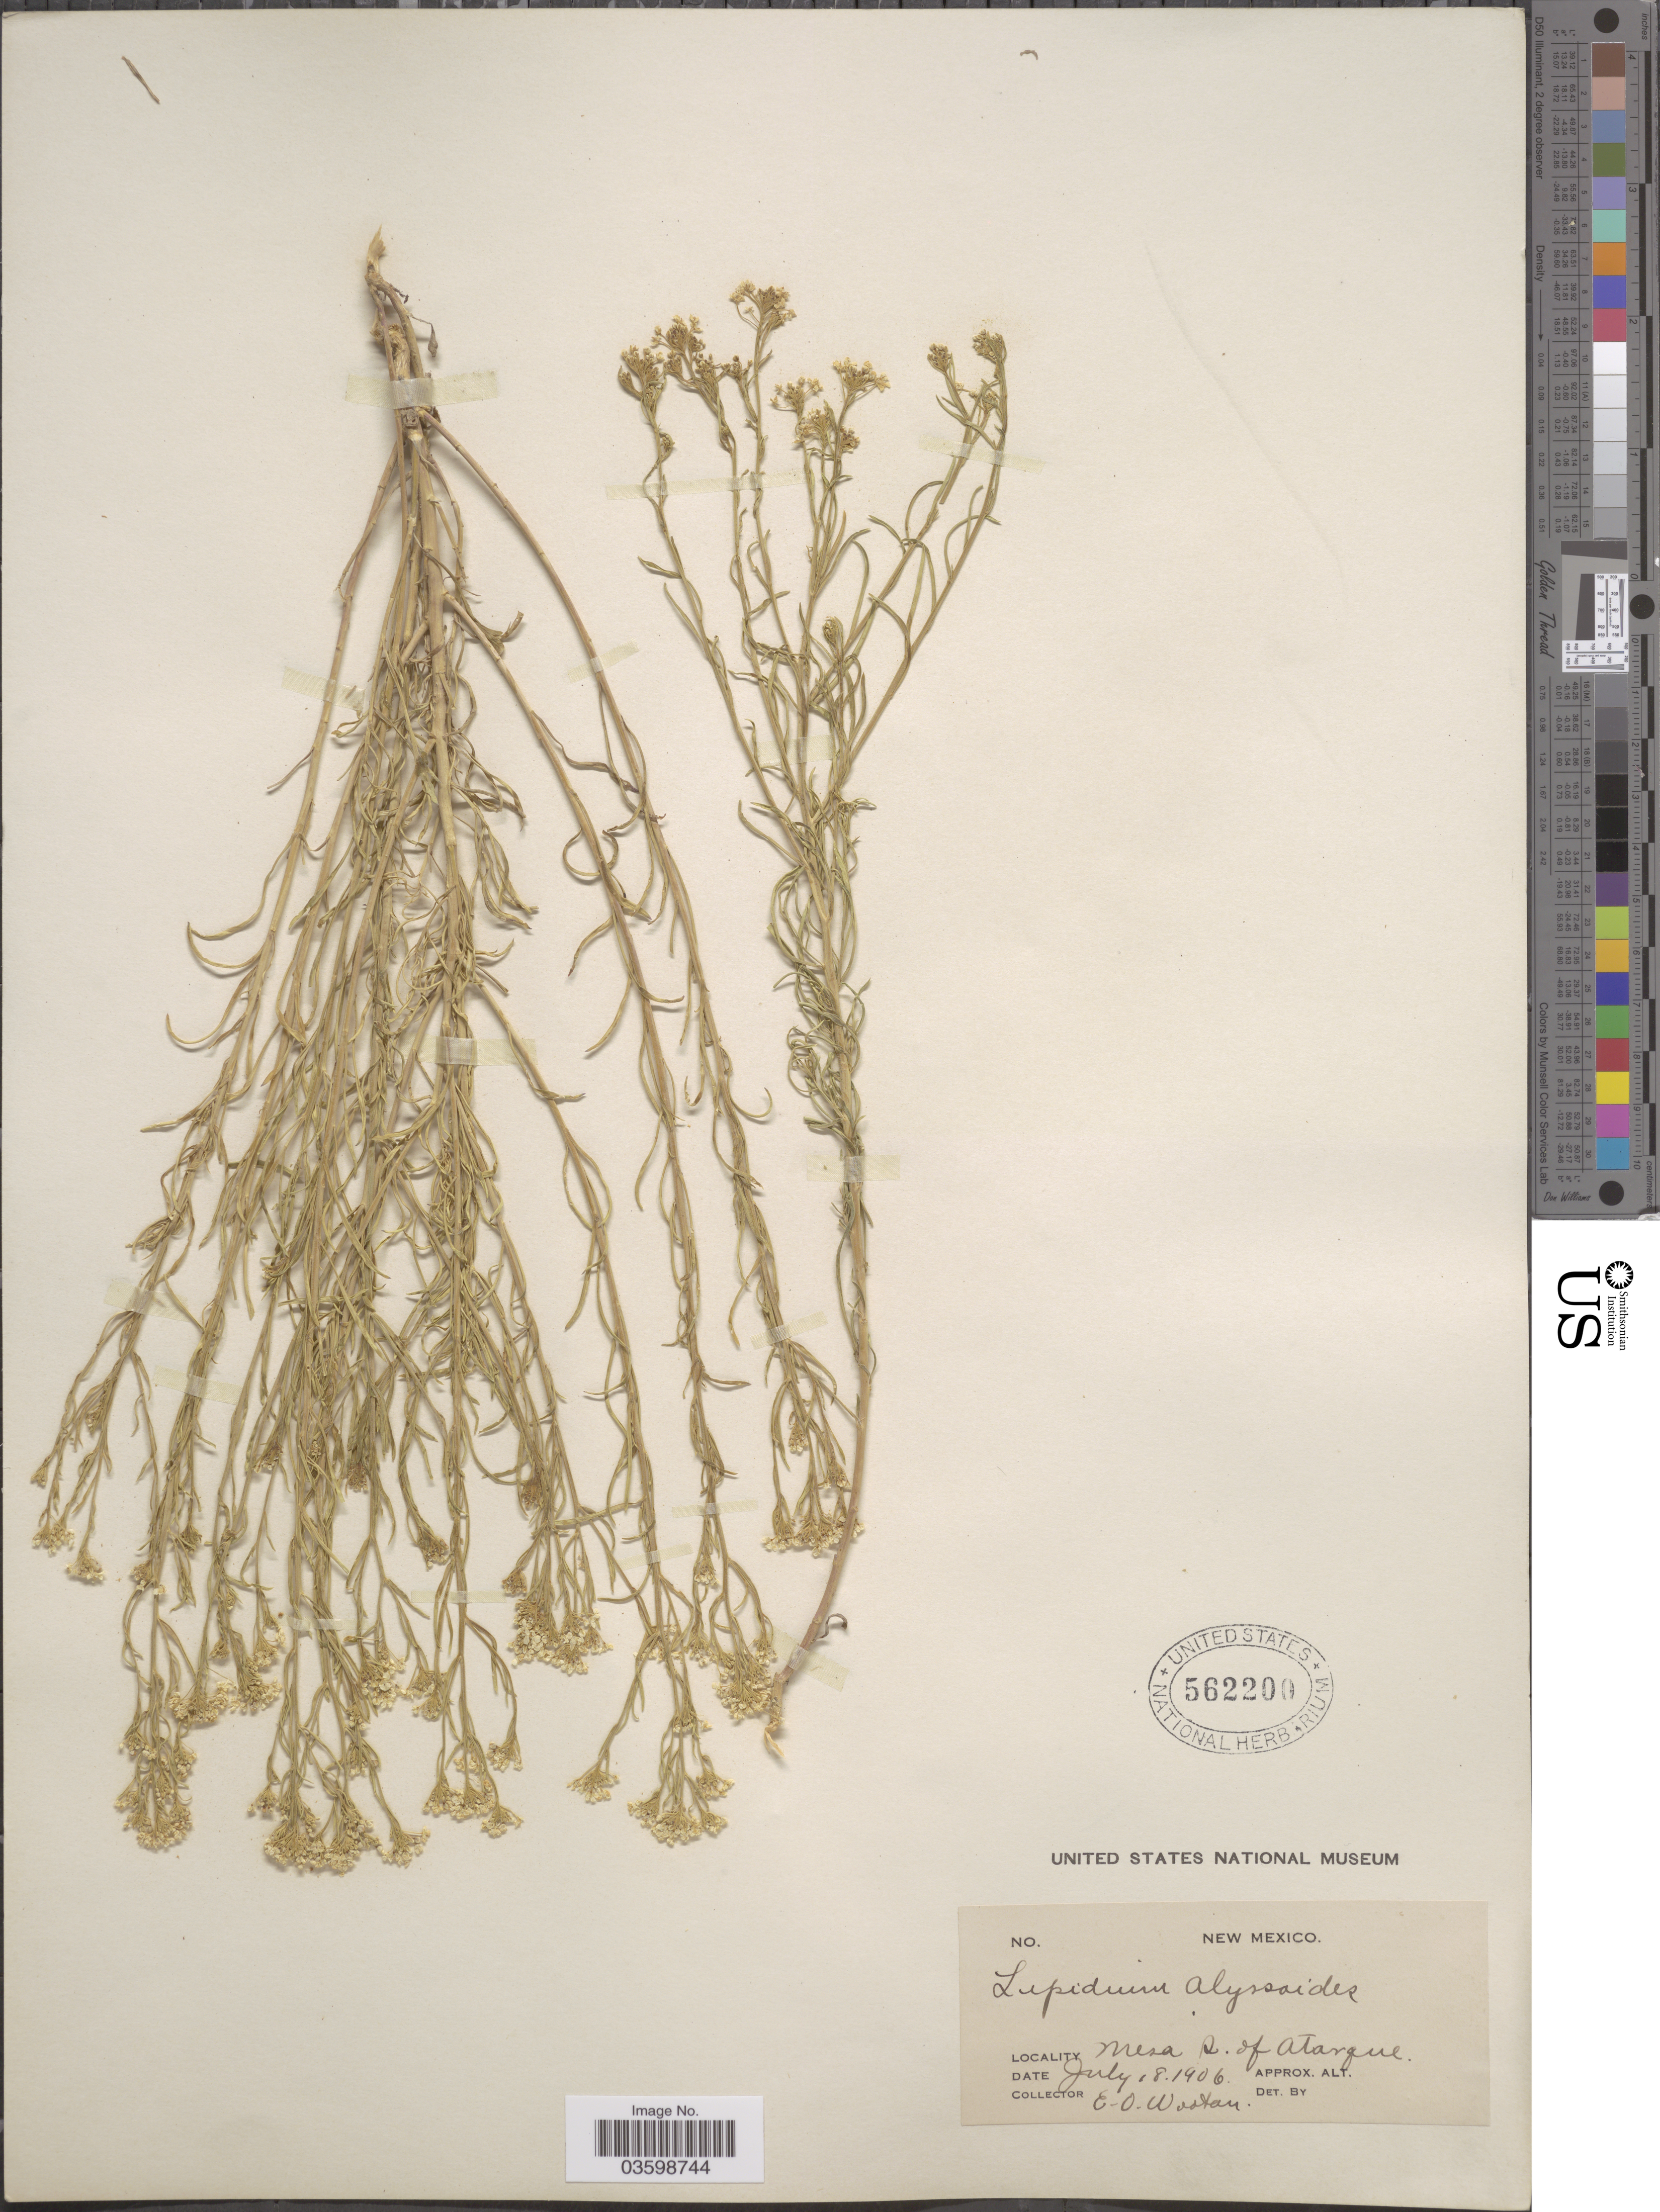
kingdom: Plantae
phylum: Tracheophyta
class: Magnoliopsida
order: Brassicales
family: Brassicaceae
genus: Lepidium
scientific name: Lepidium montanum var. alyssoides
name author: (A. Gray) M.E. Jones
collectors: E. O. Wooton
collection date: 1906-07-18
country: United States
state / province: New Mexico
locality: Mesa S. of Atarque.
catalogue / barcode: US 562200